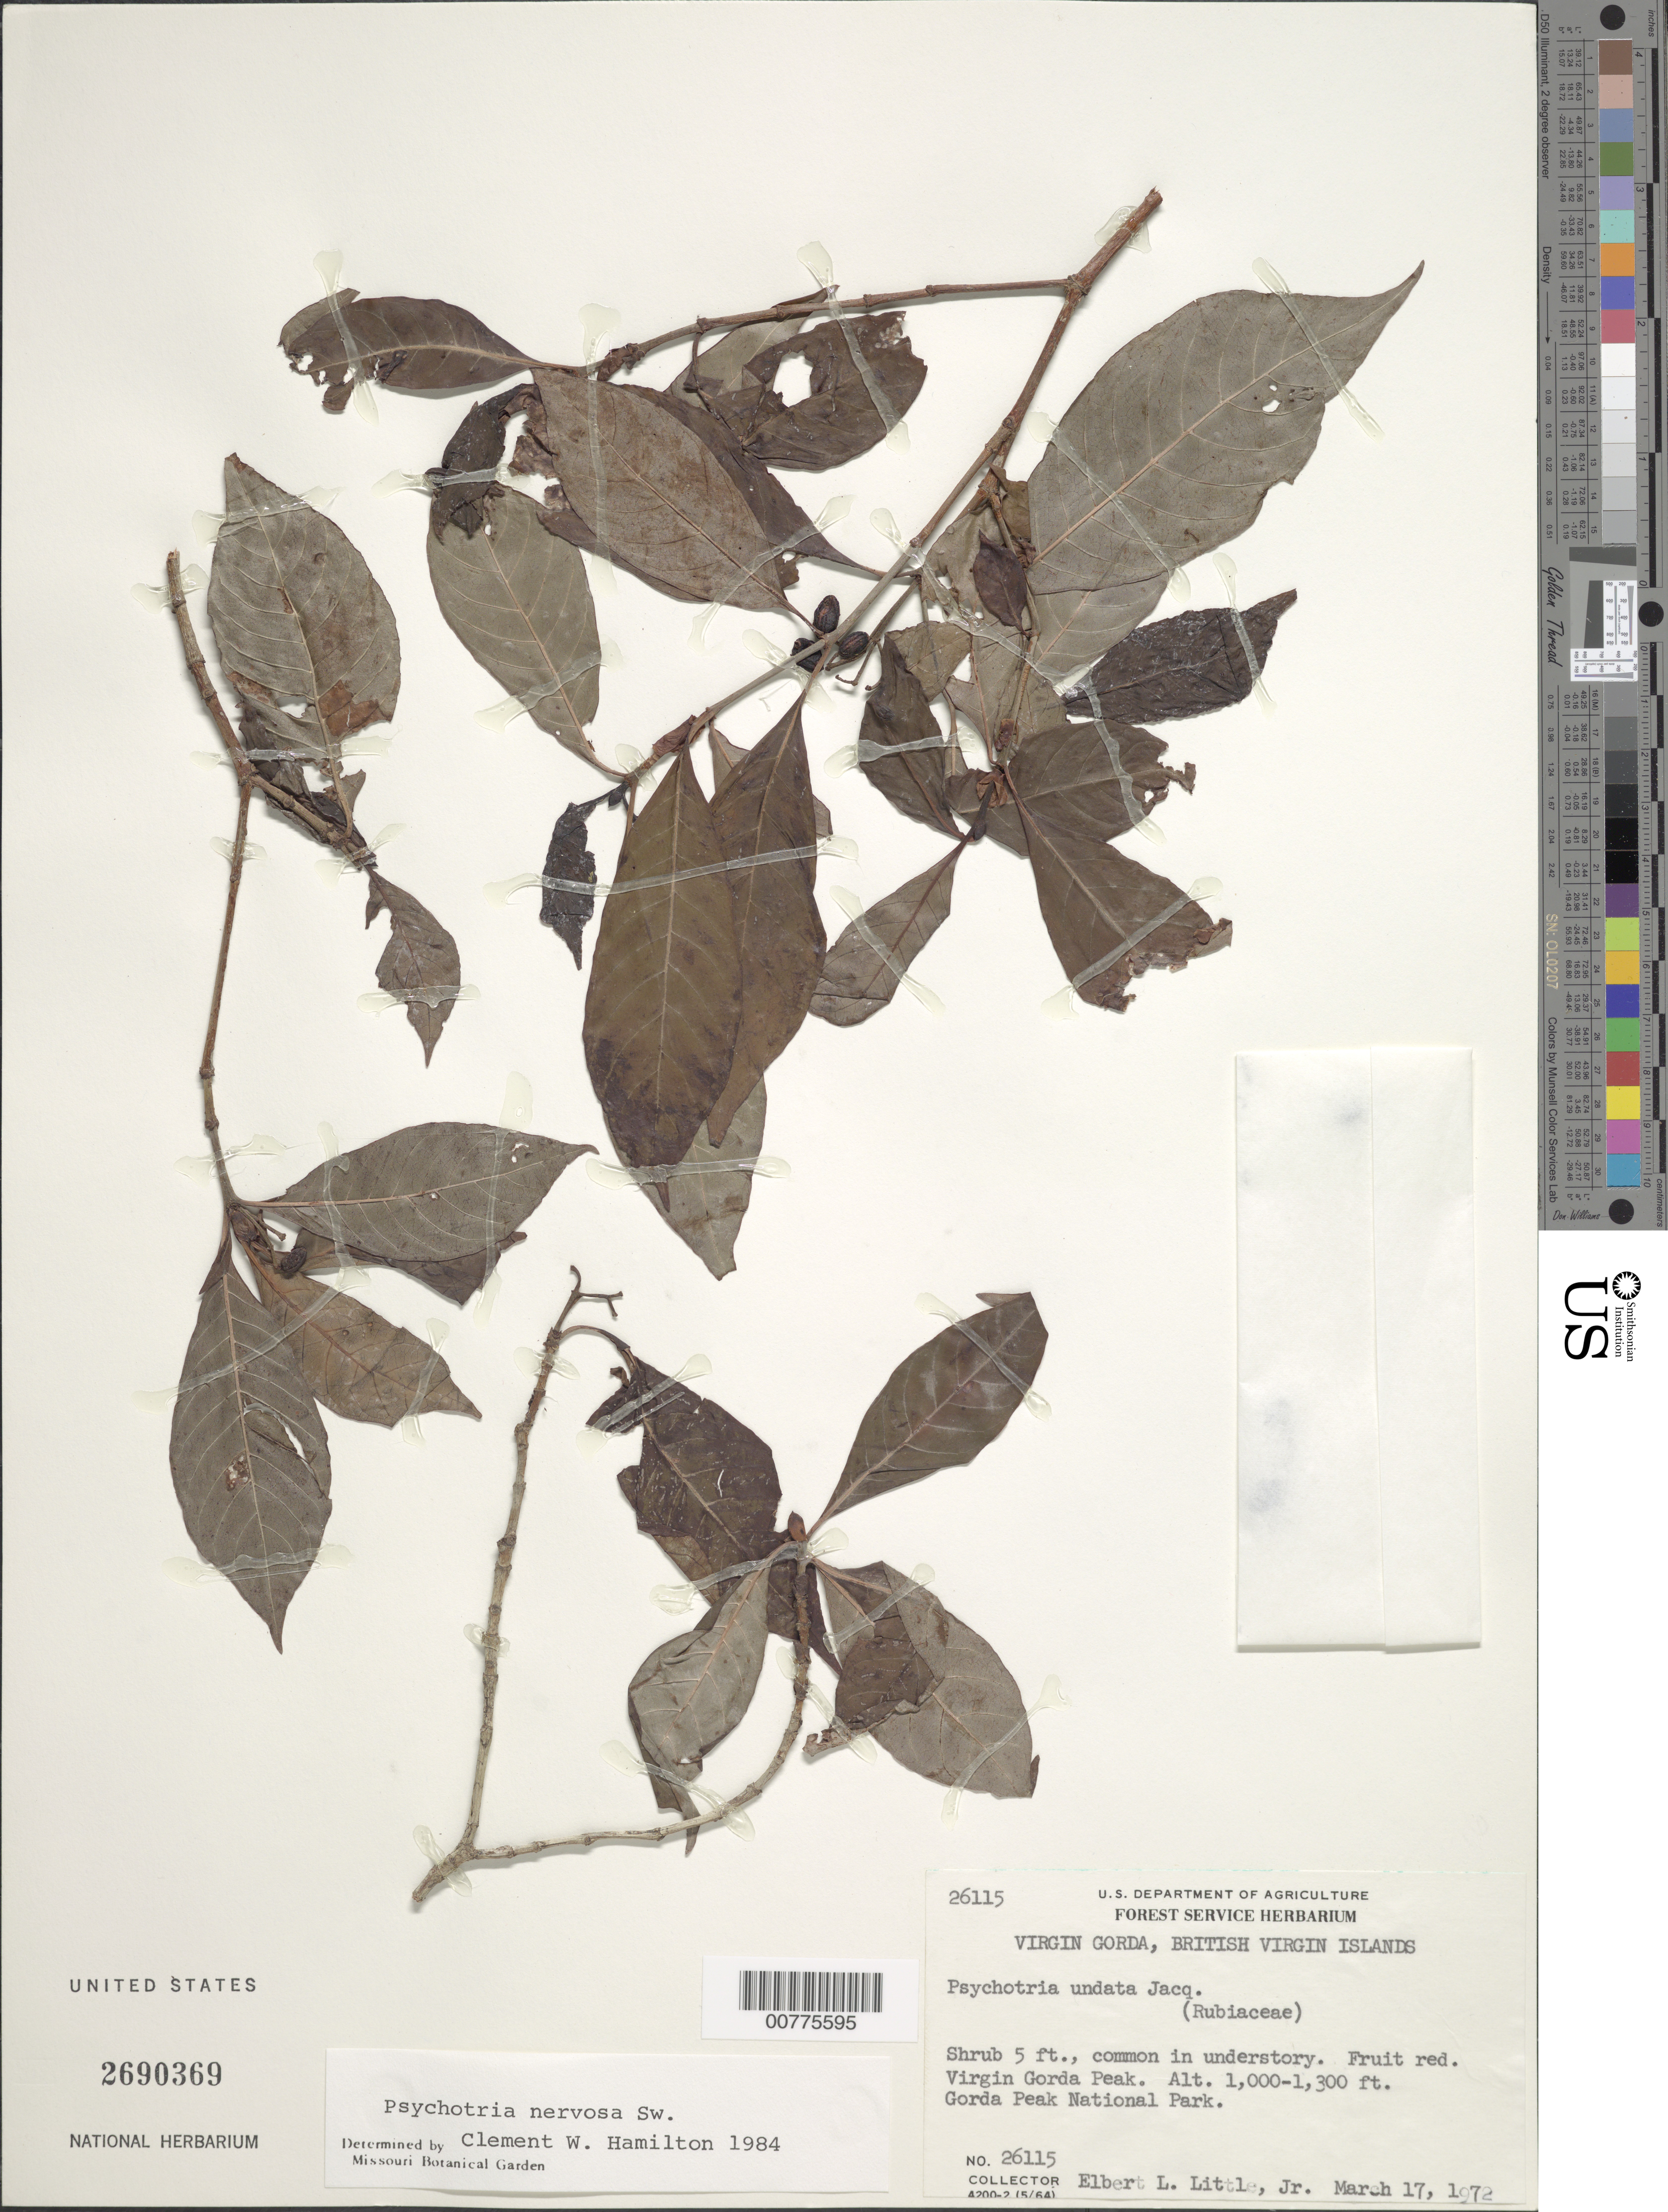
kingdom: Plantae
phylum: Tracheophyta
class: Magnoliopsida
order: Gentianales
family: Rubiaceae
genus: Psychotria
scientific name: Psychotria nervosa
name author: Sw.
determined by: Hamilton, C. W.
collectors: E. L. Little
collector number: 26115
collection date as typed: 17 Mar 1972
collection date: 1972-03-17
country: British Virgin Islands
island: Virgin Gorda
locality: Virgin Gorda Peak. Gorda Peak National Park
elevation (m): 305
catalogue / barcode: US 2690369